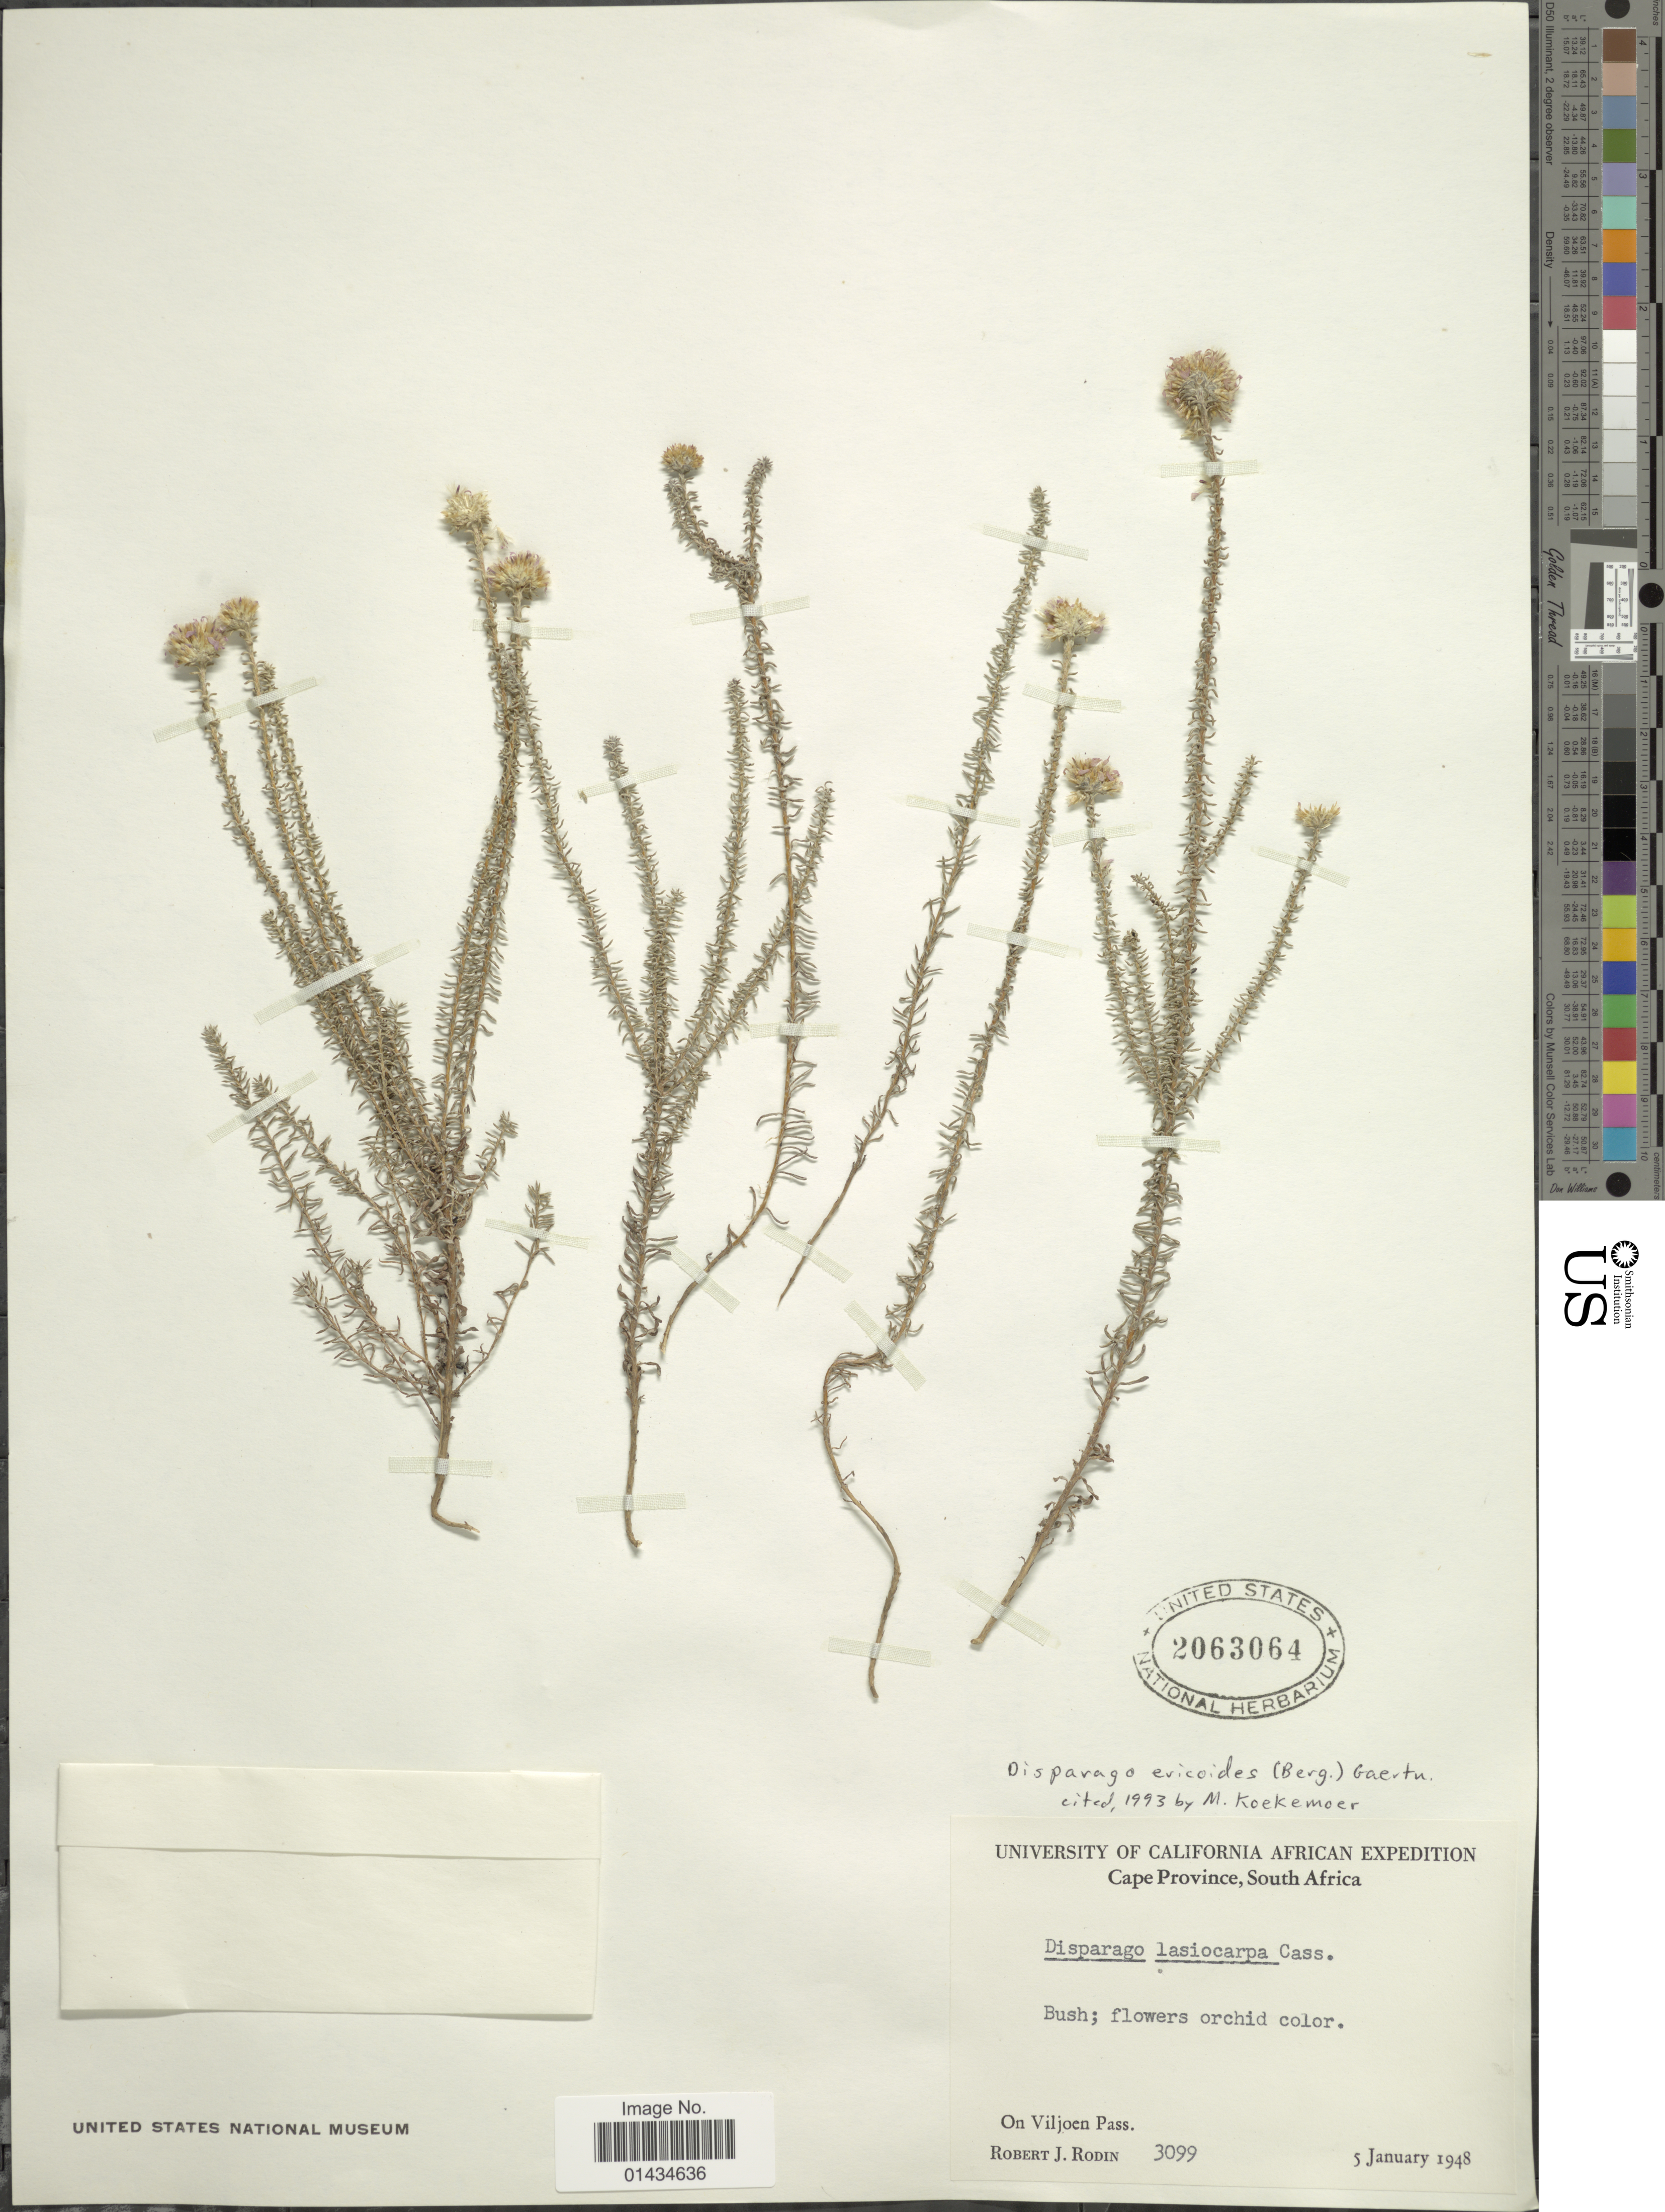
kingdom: Plantae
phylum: Tracheophyta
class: Magnoliopsida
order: Asterales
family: Asteraceae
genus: Disparago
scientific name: Disparago ericoides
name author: Gaertn.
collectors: R. J. Rodin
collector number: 3099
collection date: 1948-01-05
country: South Africa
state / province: Western Cape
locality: On Viljoen Pass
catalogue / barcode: US 2063064